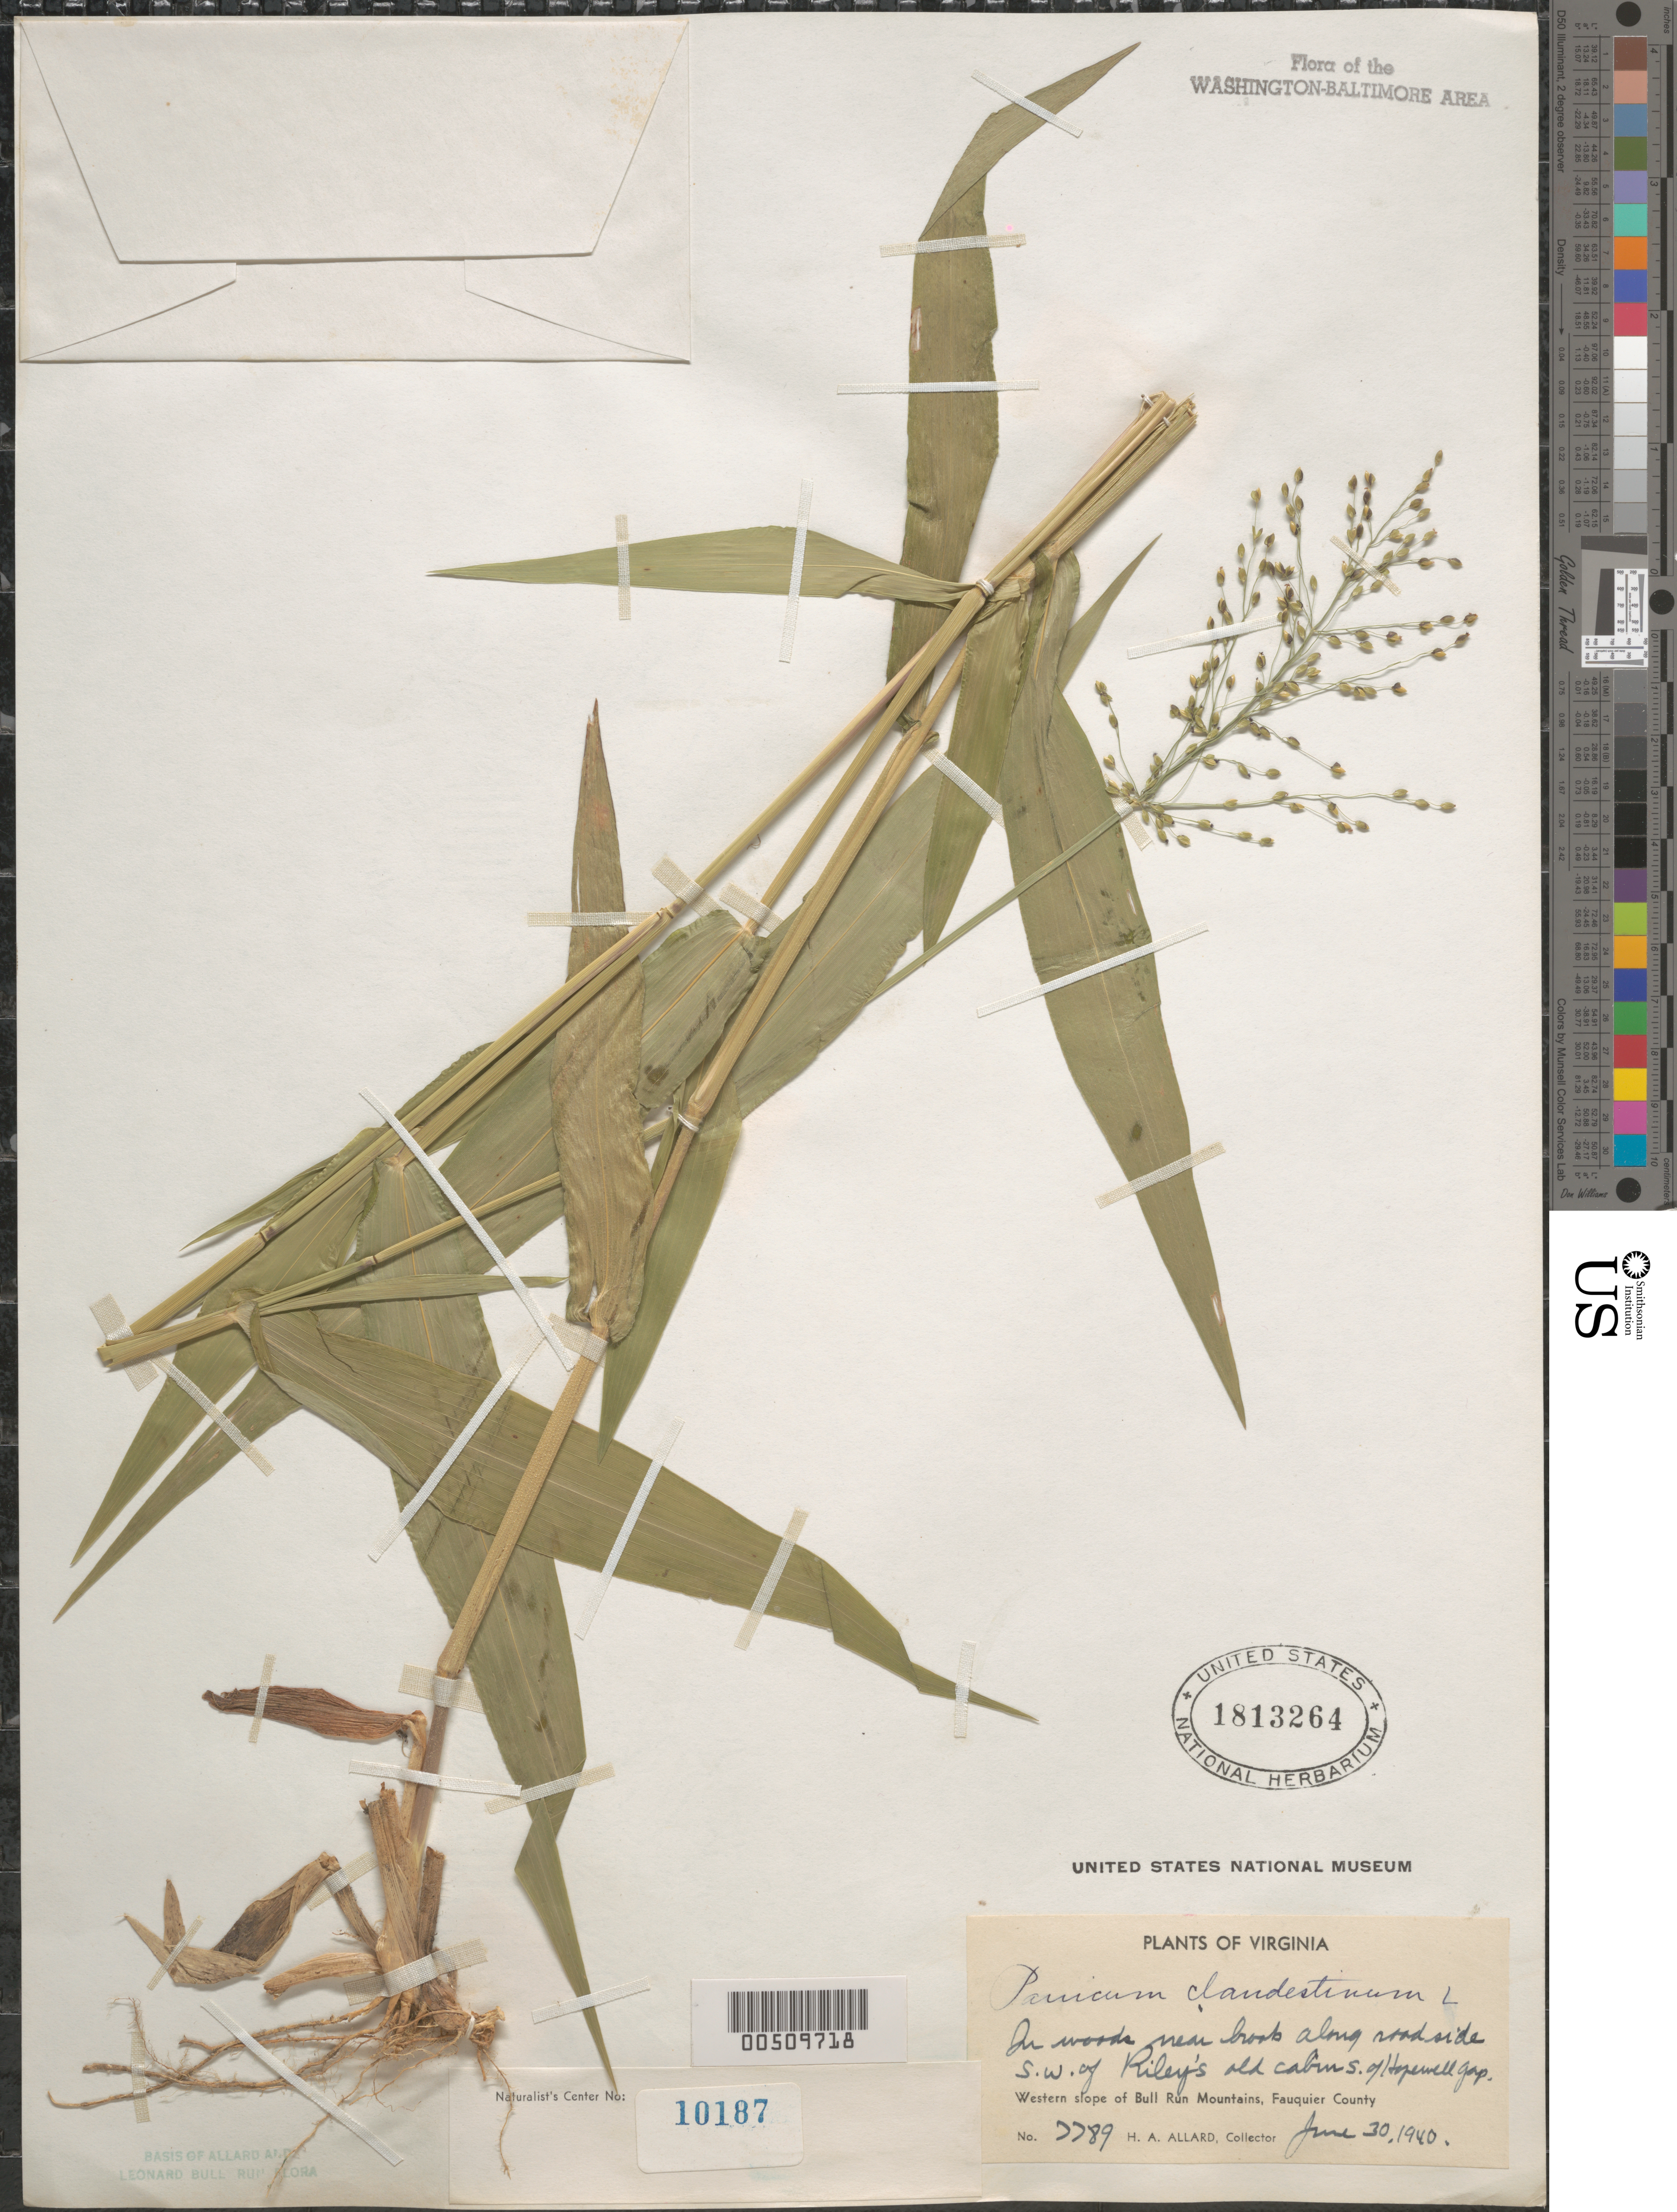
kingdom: Plantae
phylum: Tracheophyta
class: Liliopsida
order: Poales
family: Poaceae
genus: Dichanthelium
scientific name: Dichanthelium clandestinum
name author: (L.) Gould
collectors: H. A. Allard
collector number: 7789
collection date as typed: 30 Jun 1940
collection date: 1940-06-30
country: United States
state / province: Virginia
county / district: Fauquier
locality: Bull Run Mts., S of Hopewell Gap, SW of Riley's Old Cabins Bull Run Mts.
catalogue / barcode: US 1813264